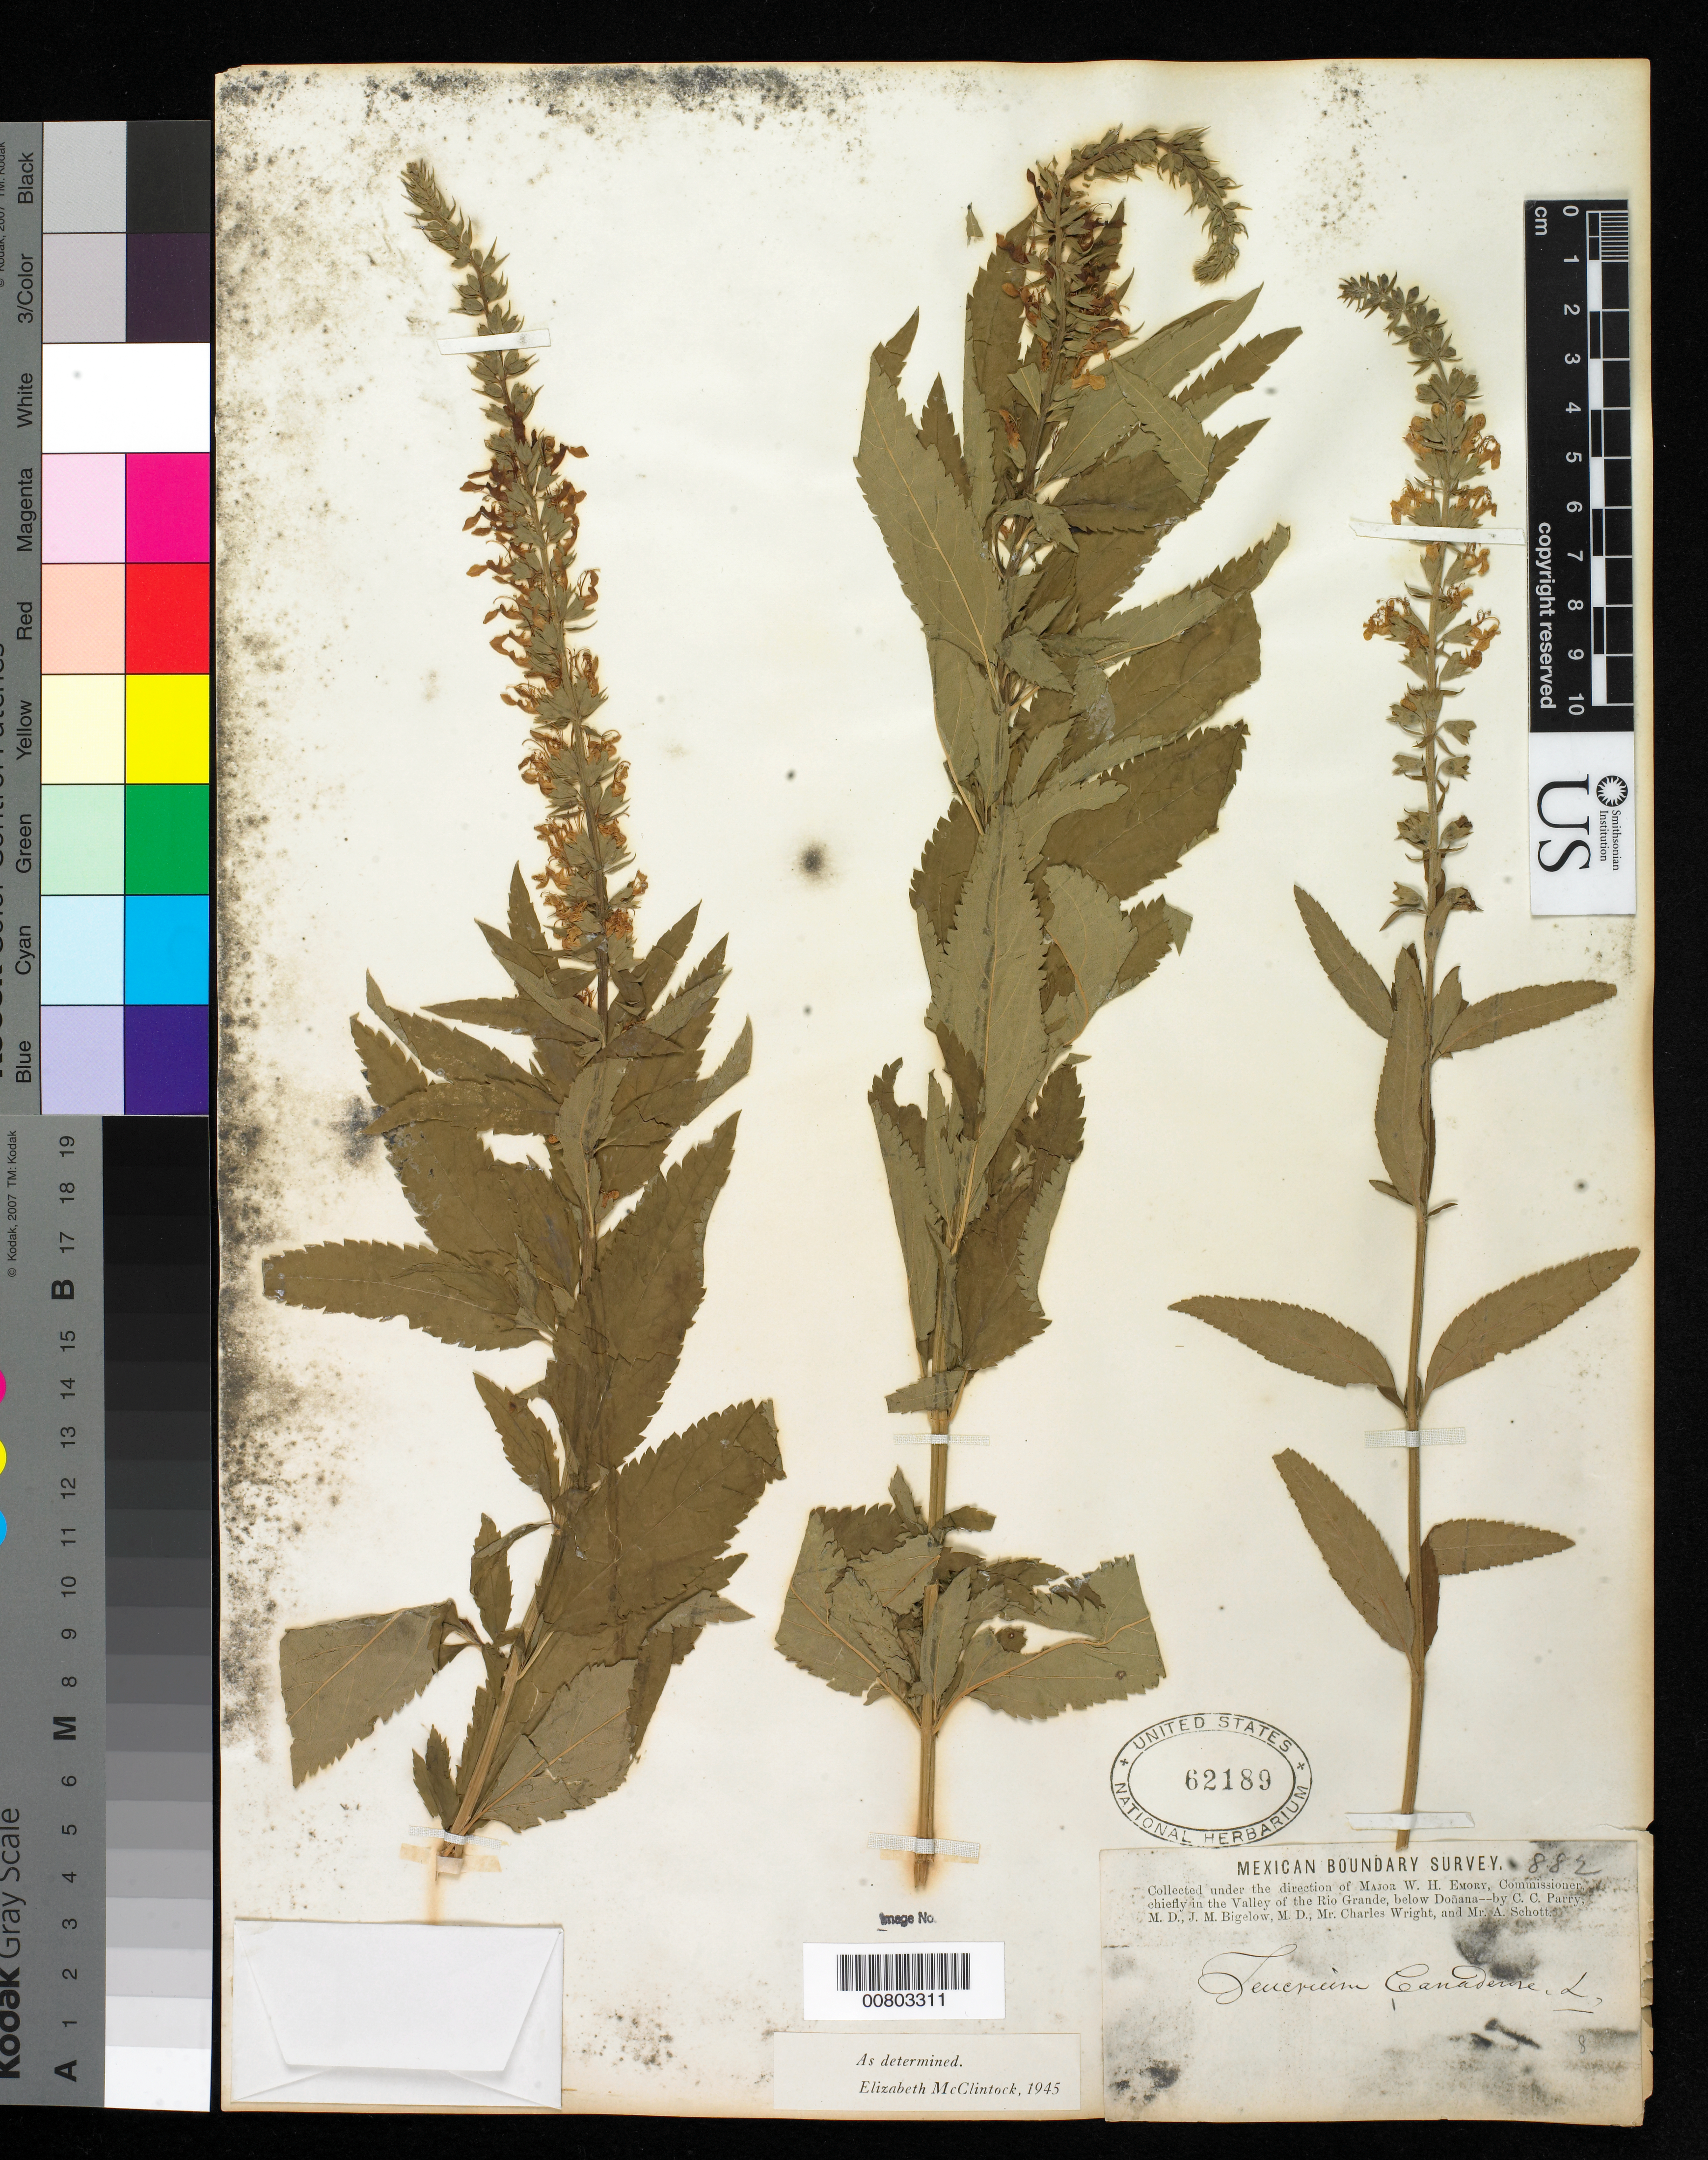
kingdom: Plantae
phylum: Tracheophyta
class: Magnoliopsida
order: Lamiales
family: Lamiaceae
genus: Teucrium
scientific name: Teucrium canadense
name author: L.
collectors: C. C. Parry, J. M. Bigelow, C. Wright & A. C. V. Schott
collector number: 882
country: United States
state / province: New Mexico / Texas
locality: Valley of the Rio Grande, below Doñana, New Mexico.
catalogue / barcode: US 62189